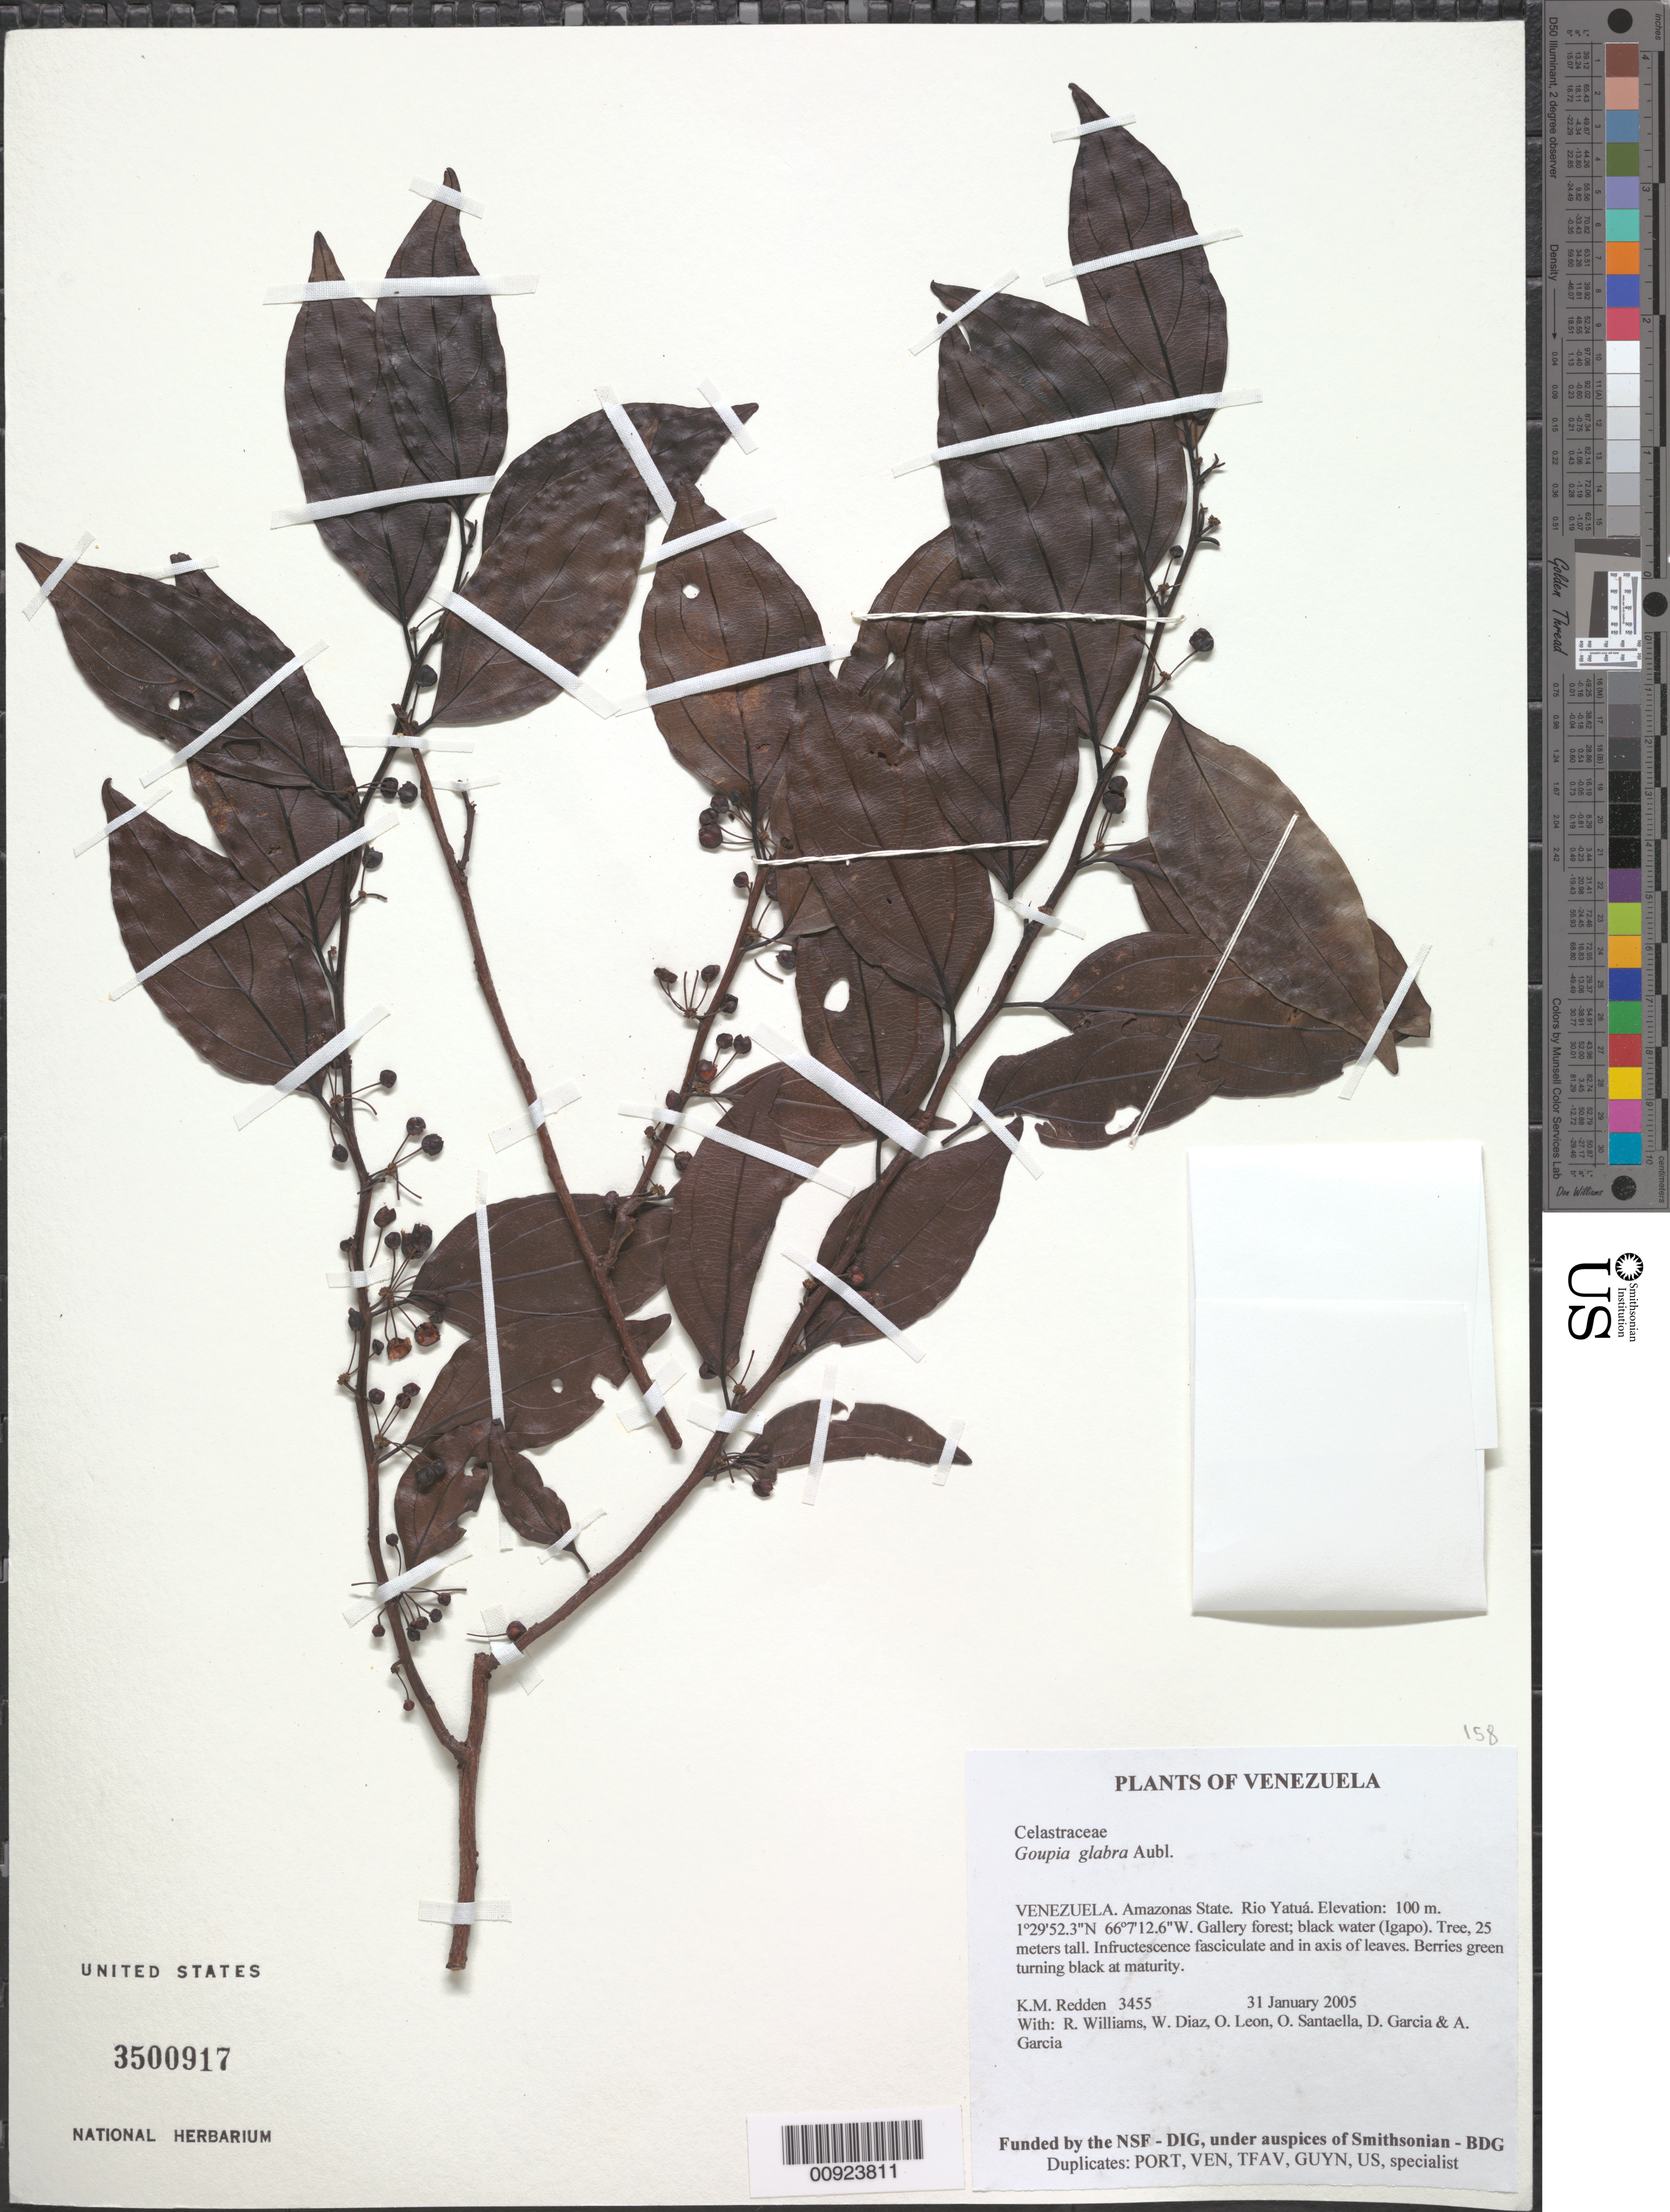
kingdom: Plantae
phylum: Tracheophyta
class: Magnoliopsida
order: Malpighiales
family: Goupiaceae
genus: Goupia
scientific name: Goupia glabra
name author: Aubl.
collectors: K. M. Redden, R. Williams, W. Díaz P., O. León, O. Santaella, D. Garcia & A. Garcia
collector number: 3455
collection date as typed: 31 January 2005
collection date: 2005-01-31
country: Venezuela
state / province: Amazonas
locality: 12 - Rio Yatuá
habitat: Gallery forest; black water (Igapo)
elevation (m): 100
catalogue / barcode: US 3500917